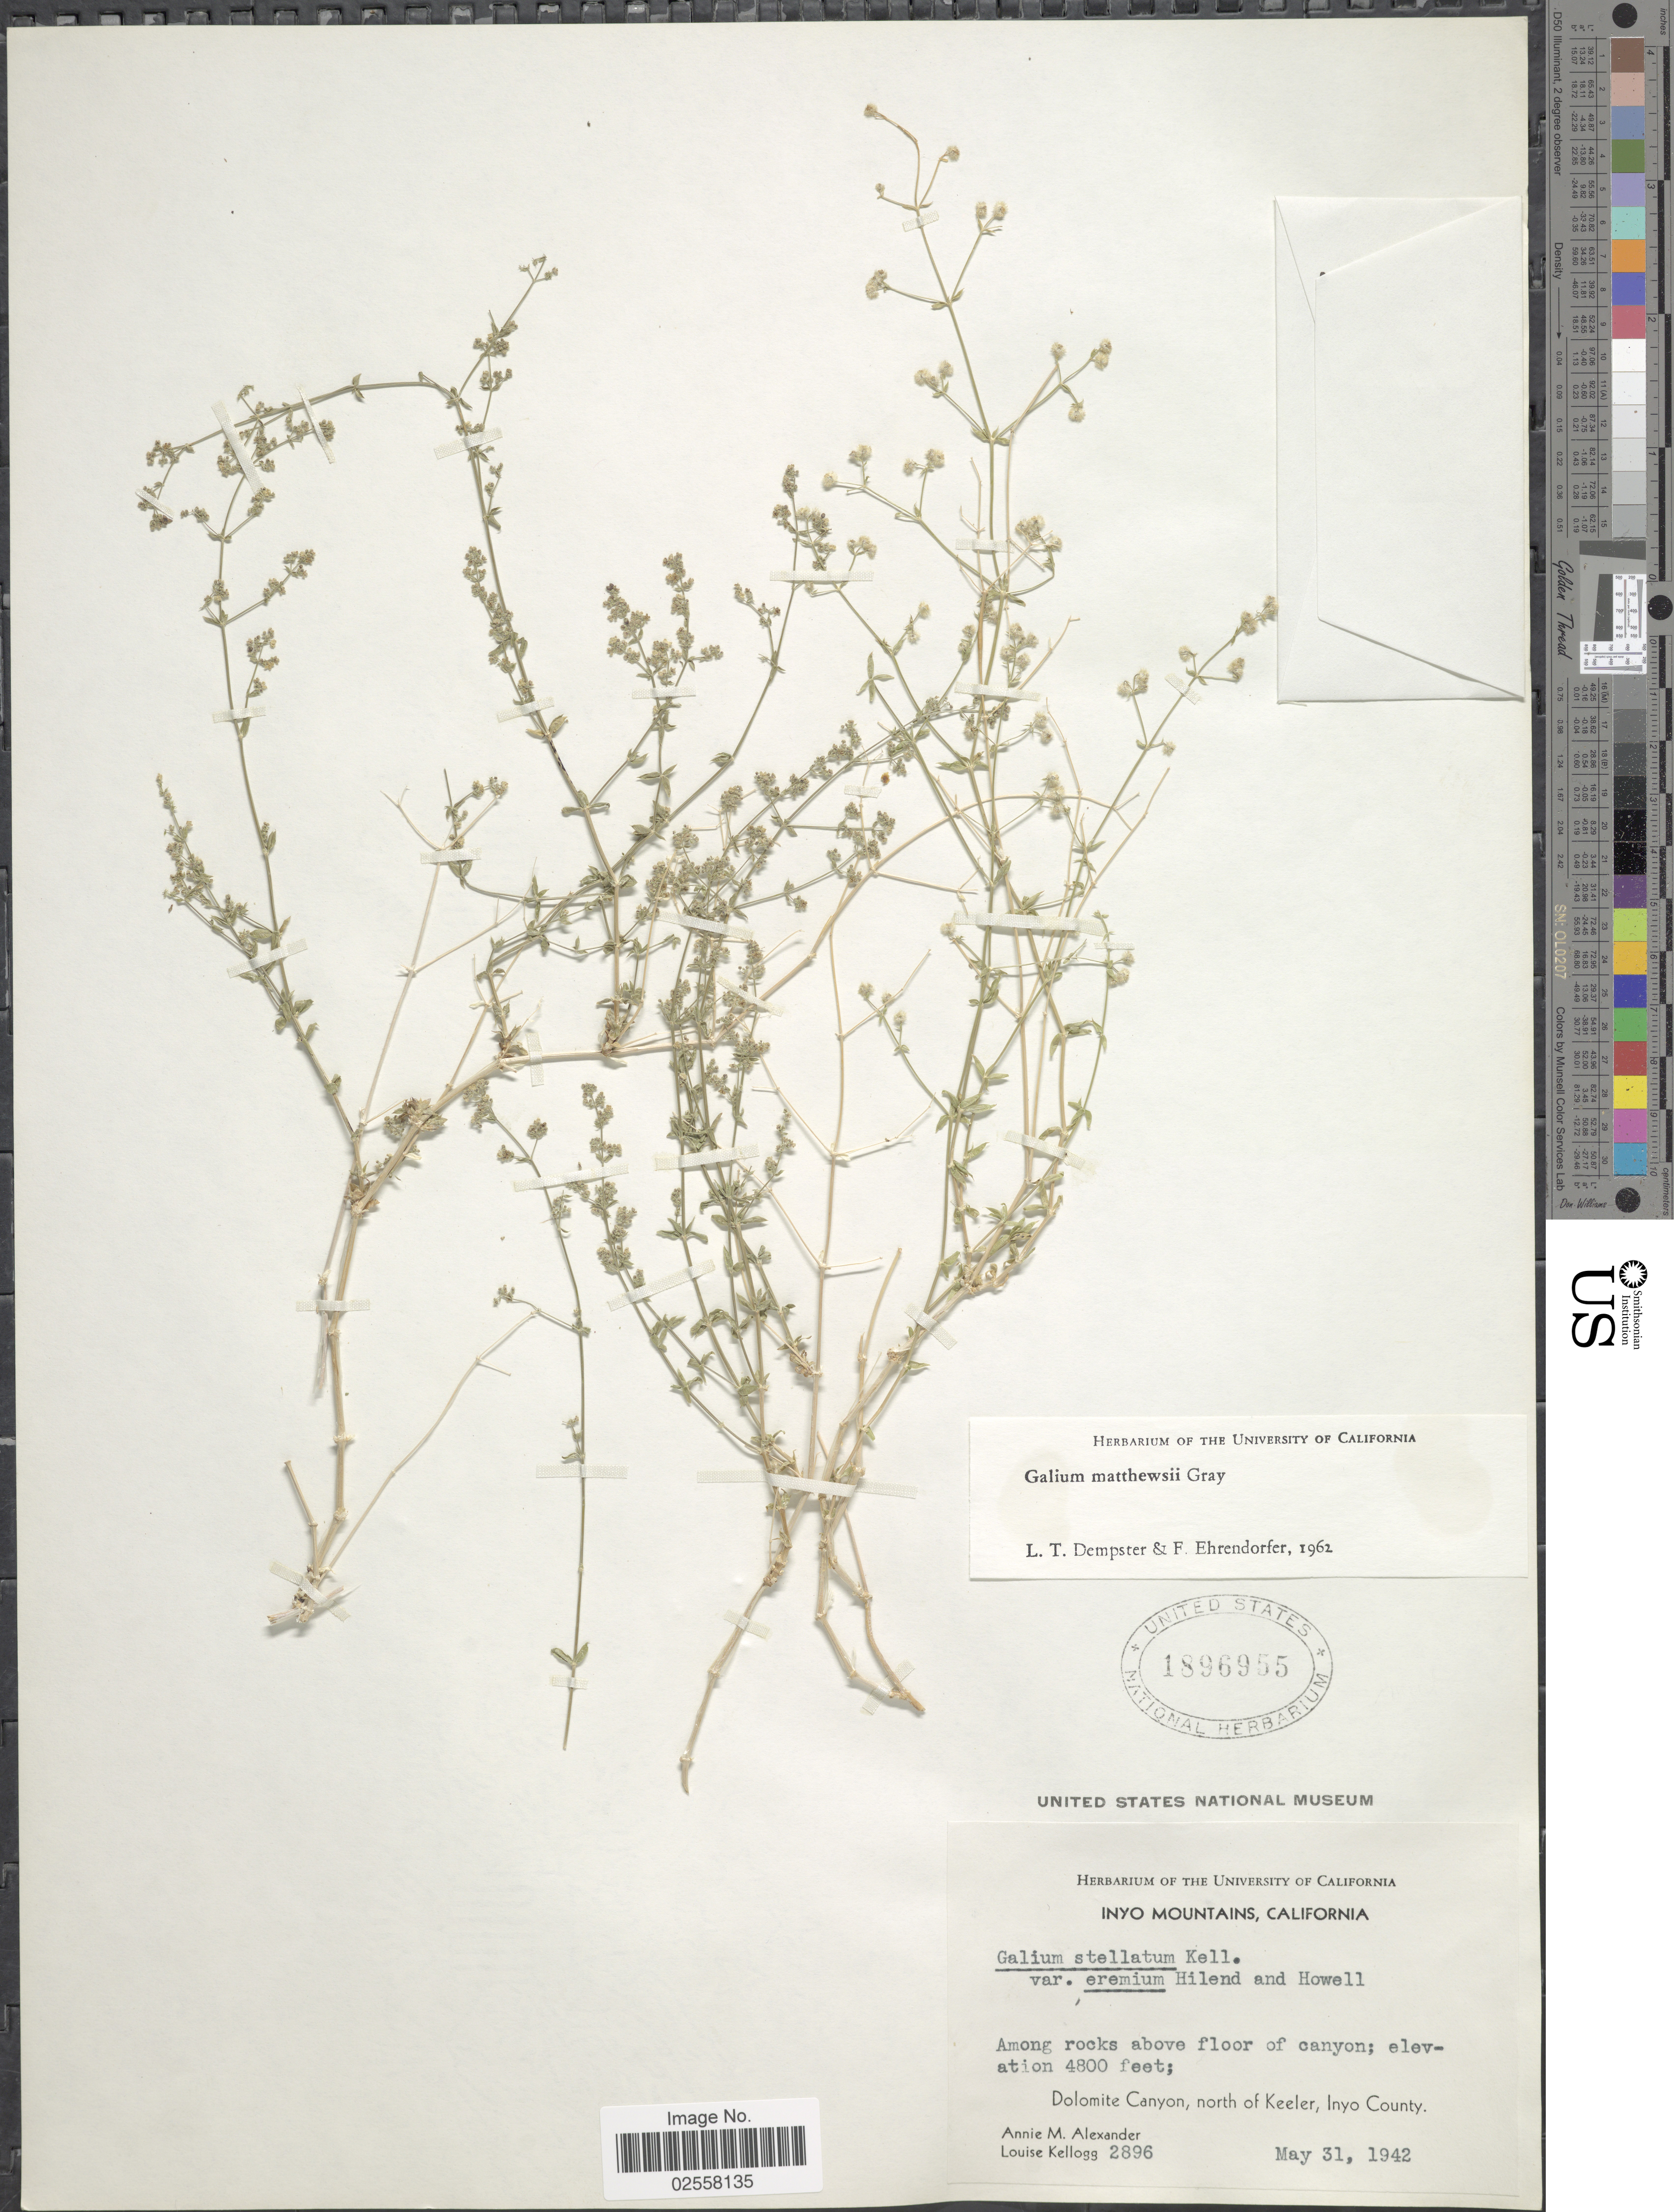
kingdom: Plantae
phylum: Tracheophyta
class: Magnoliopsida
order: Gentianales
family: Rubiaceae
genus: Galium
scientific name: Galium matthewsii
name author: A. Gray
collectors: A. M. Alexander & L. Kellogg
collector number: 2896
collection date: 1942-05-31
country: United States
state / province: California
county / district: Inyo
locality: Inyo Mountains, Dolomite Canyon, north of Keeler, Inyo County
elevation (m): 1463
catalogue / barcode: US 1896955